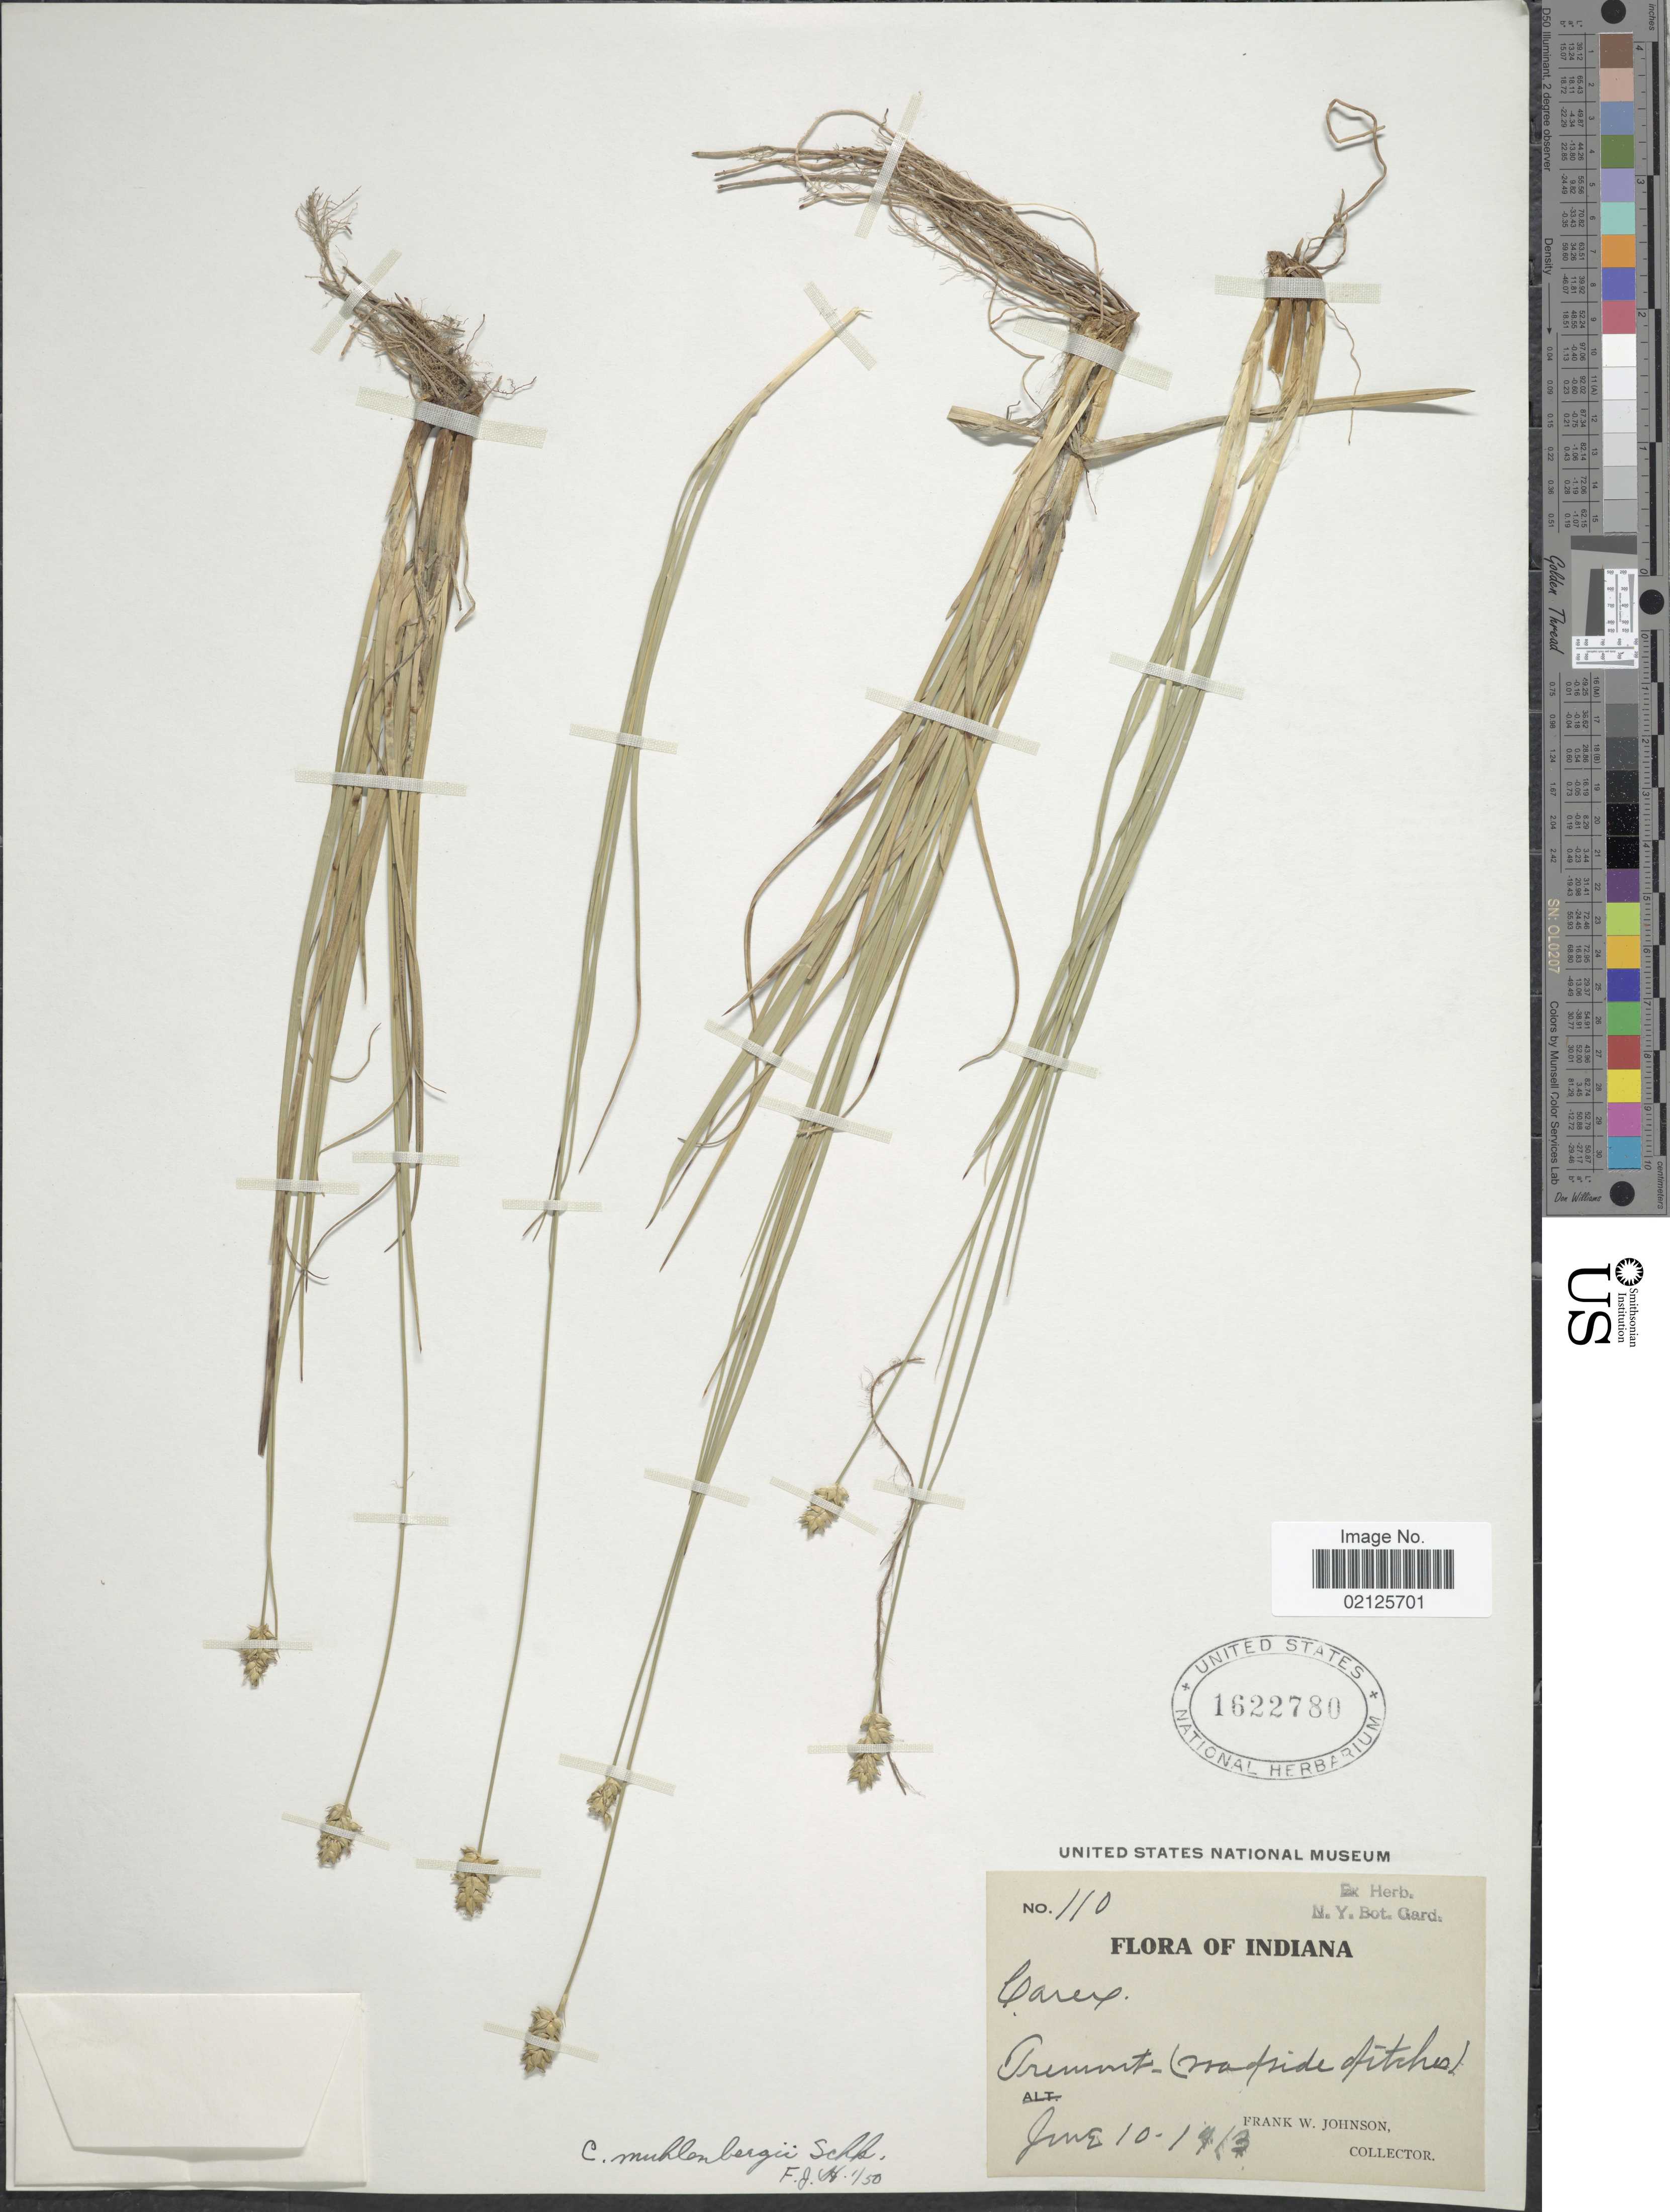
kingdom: Plantae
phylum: Tracheophyta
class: Liliopsida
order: Poales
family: Cyperaceae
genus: Carex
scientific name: Carex muehlenbergii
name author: Willd.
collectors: F. W. Johnson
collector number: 110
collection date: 1913-06-10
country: United States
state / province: Indiana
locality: Tremont - (roadside ditches)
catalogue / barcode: US 1622780